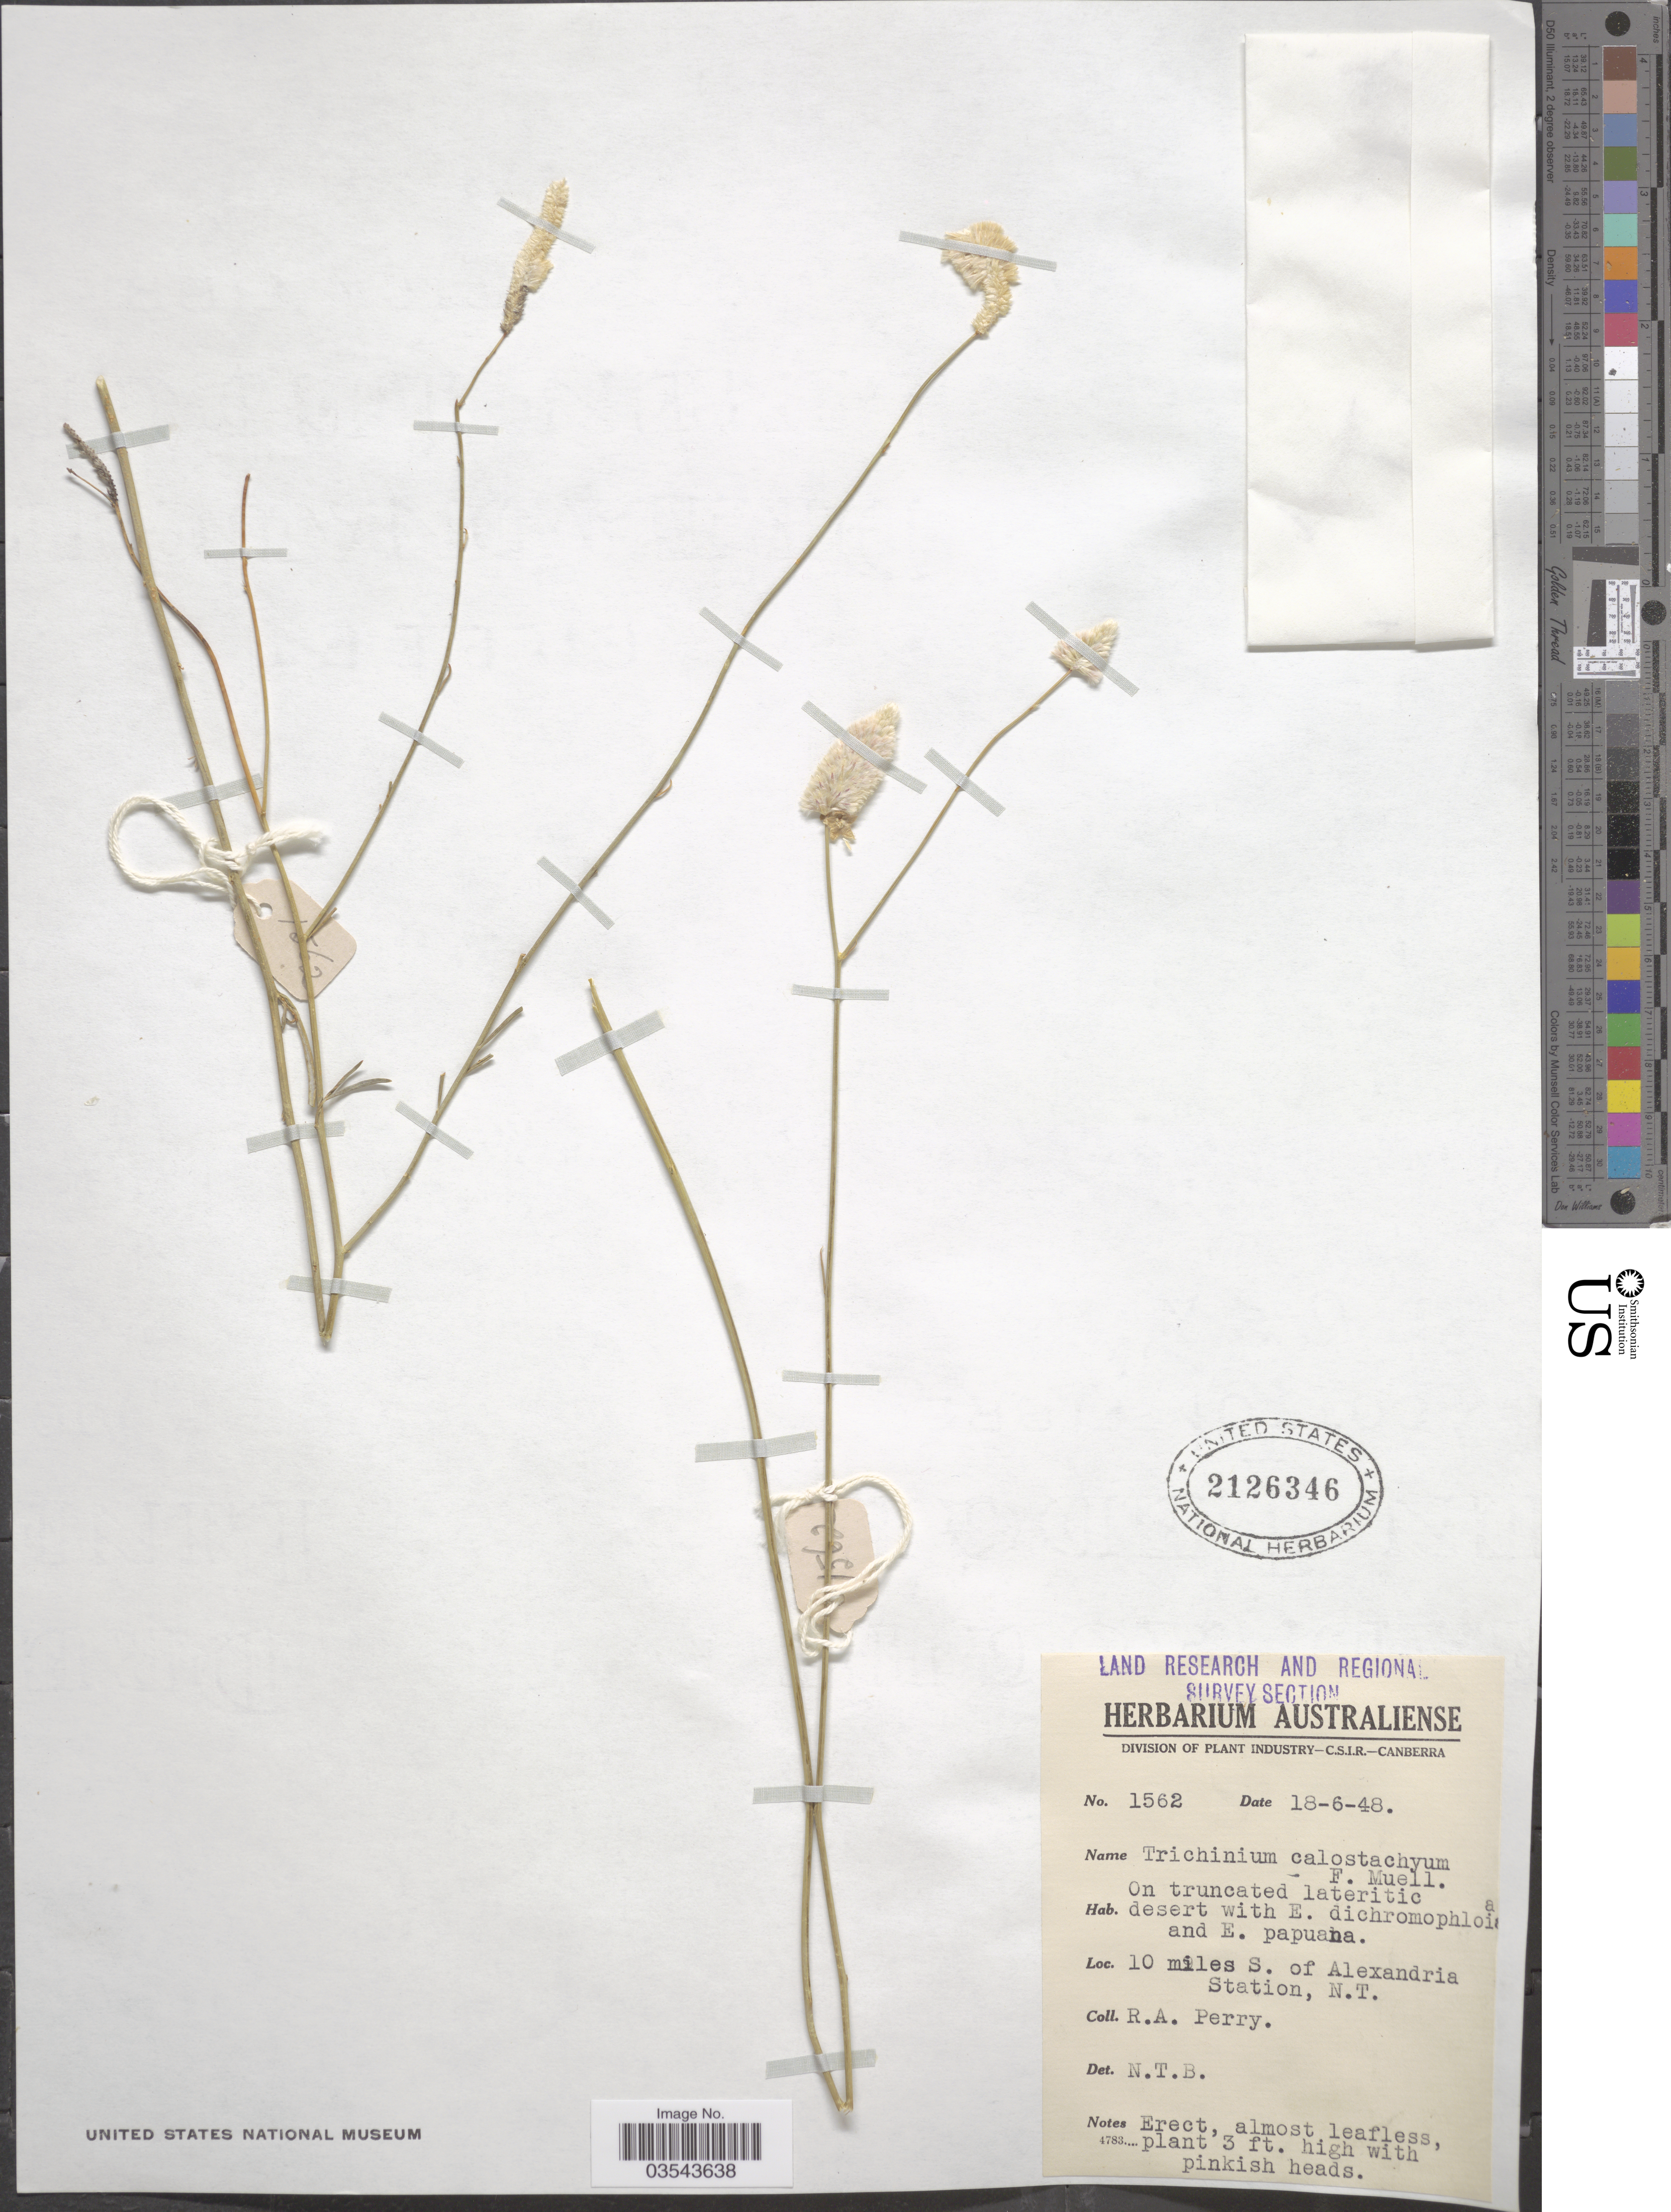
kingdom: Plantae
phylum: Tracheophyta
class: Magnoliopsida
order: Caryophyllales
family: Amaranthaceae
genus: Ptilotus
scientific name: Ptilotus calostachyus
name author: F. Muell.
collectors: Perry, R. A.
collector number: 1562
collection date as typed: Transcribed d/m/y: 18/6/48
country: Australia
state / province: Northern Territory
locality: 10 miles S. of Alexandria Station, N.T.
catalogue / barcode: US 2126346